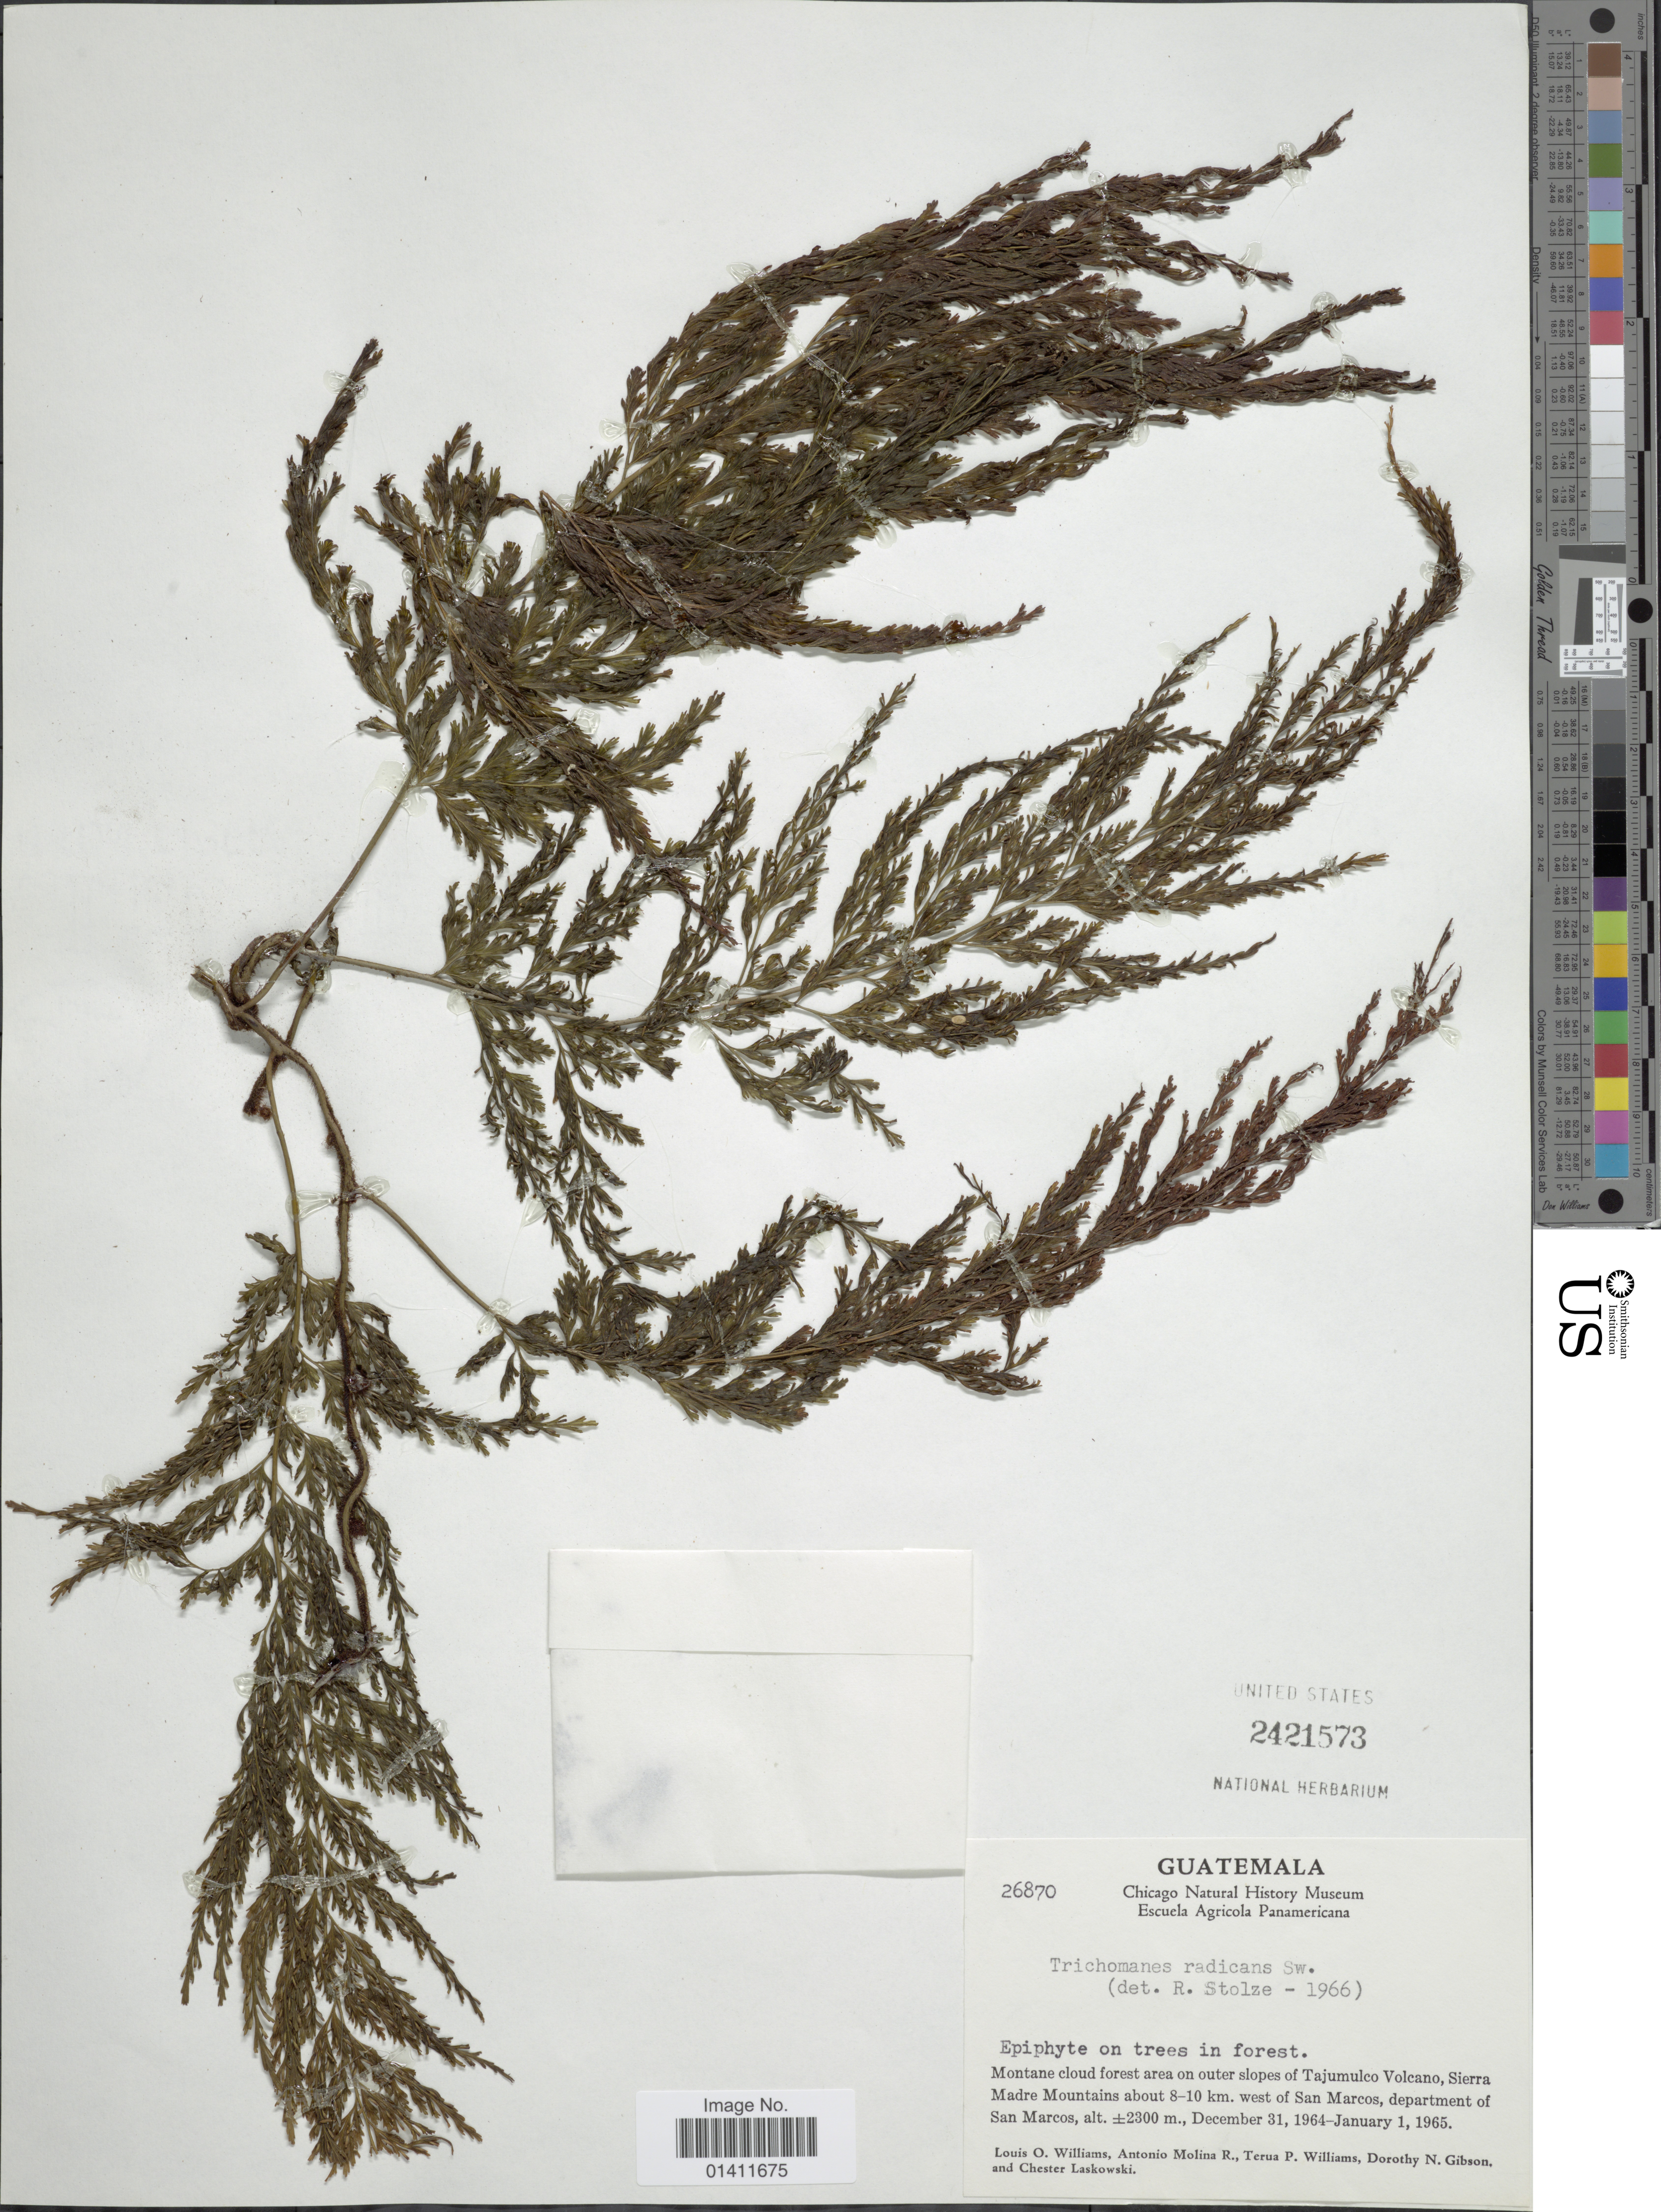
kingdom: Plantae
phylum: Tracheophyta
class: Polypodiopsida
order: Hymenophyllales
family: Hymenophyllaceae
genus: Vandenboschia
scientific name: Vandenboschia radicans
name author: (Sw.) Copel.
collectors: L. O. Williams, A. Molina R., T. P. Williams, D. N. Gibson & C. Laskowski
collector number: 26870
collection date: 1964-12-31/1965-01-01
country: Guatemala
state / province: San Marcos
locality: Montane cloud forest area on outer slopes of Tajumulco Volcano, Sierra Madre Mountains about 8-10 km. west of San Marcos, department of San Marcos.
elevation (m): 2300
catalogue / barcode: US 2421573